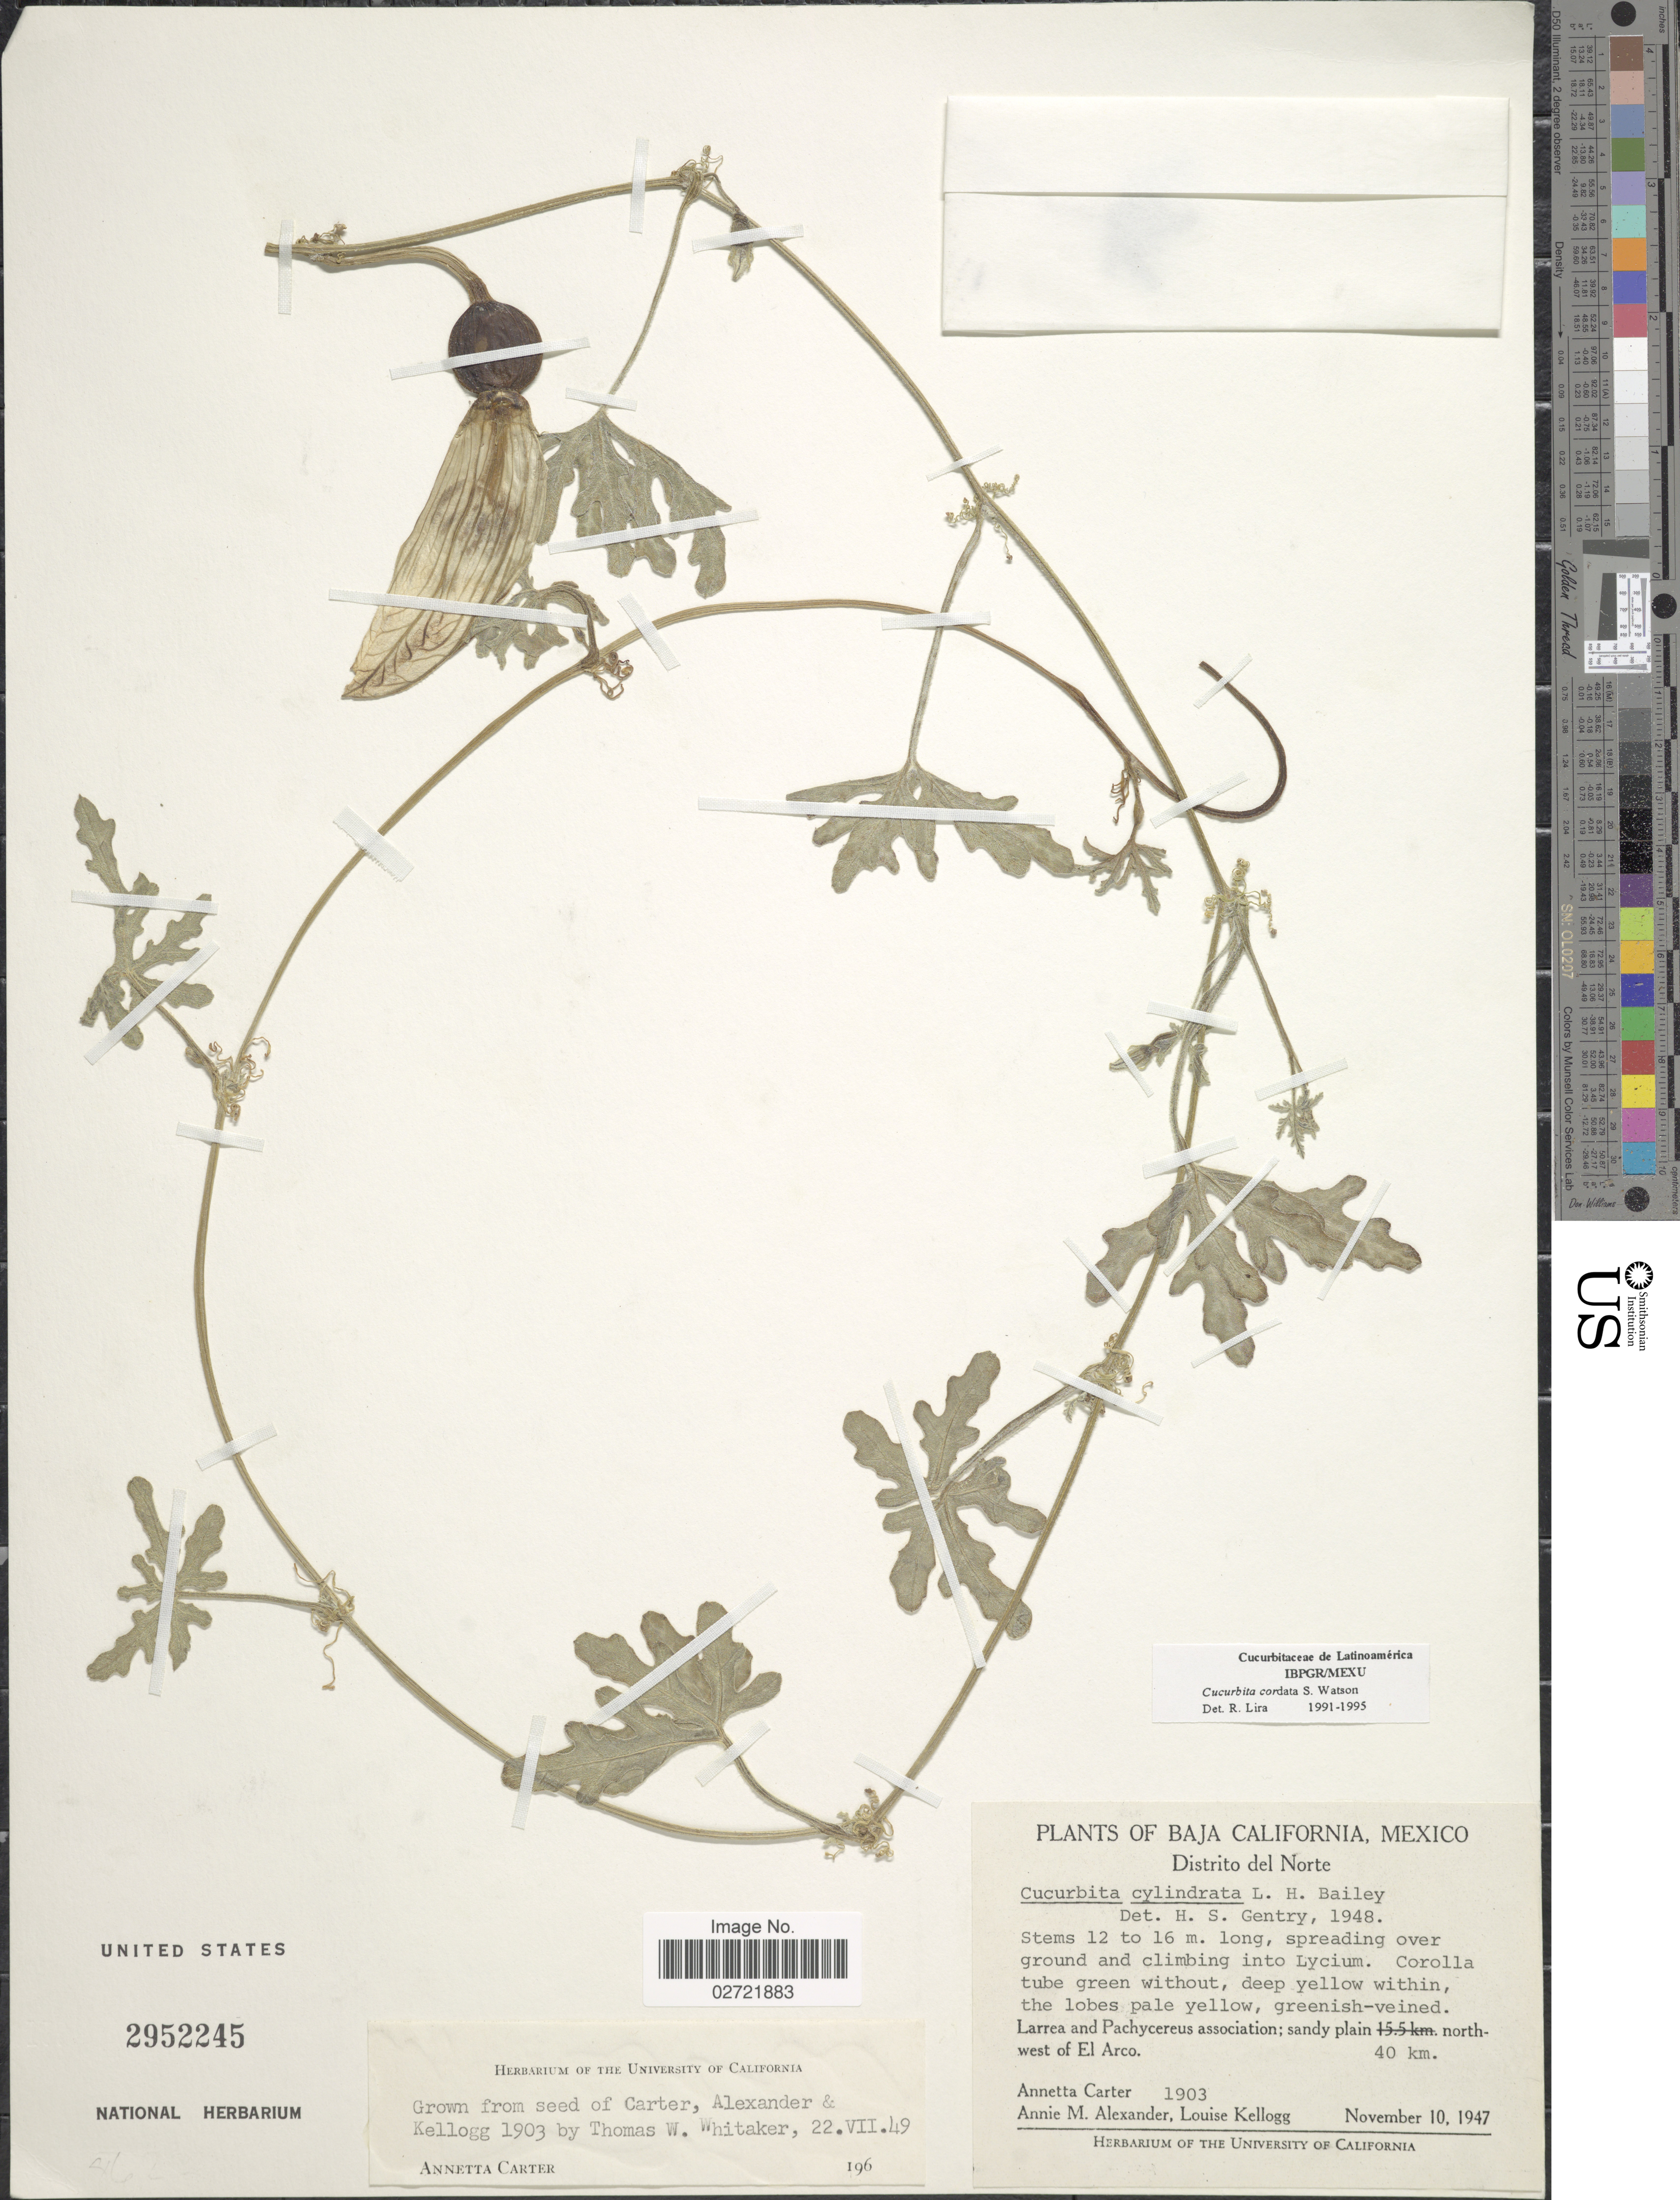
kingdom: Plantae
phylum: Tracheophyta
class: Magnoliopsida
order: Cucurbitales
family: Cucurbitaceae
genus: Cucurbita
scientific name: Cucurbita cordata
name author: S. Watson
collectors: A. Carter, A. M. Alexander & L. Kellogg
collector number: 1903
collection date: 1947-11-10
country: Mexico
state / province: Baja California Norte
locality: Distrito del Norte, sandy plain 40 km northwest of El Arco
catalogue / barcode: US 2952245